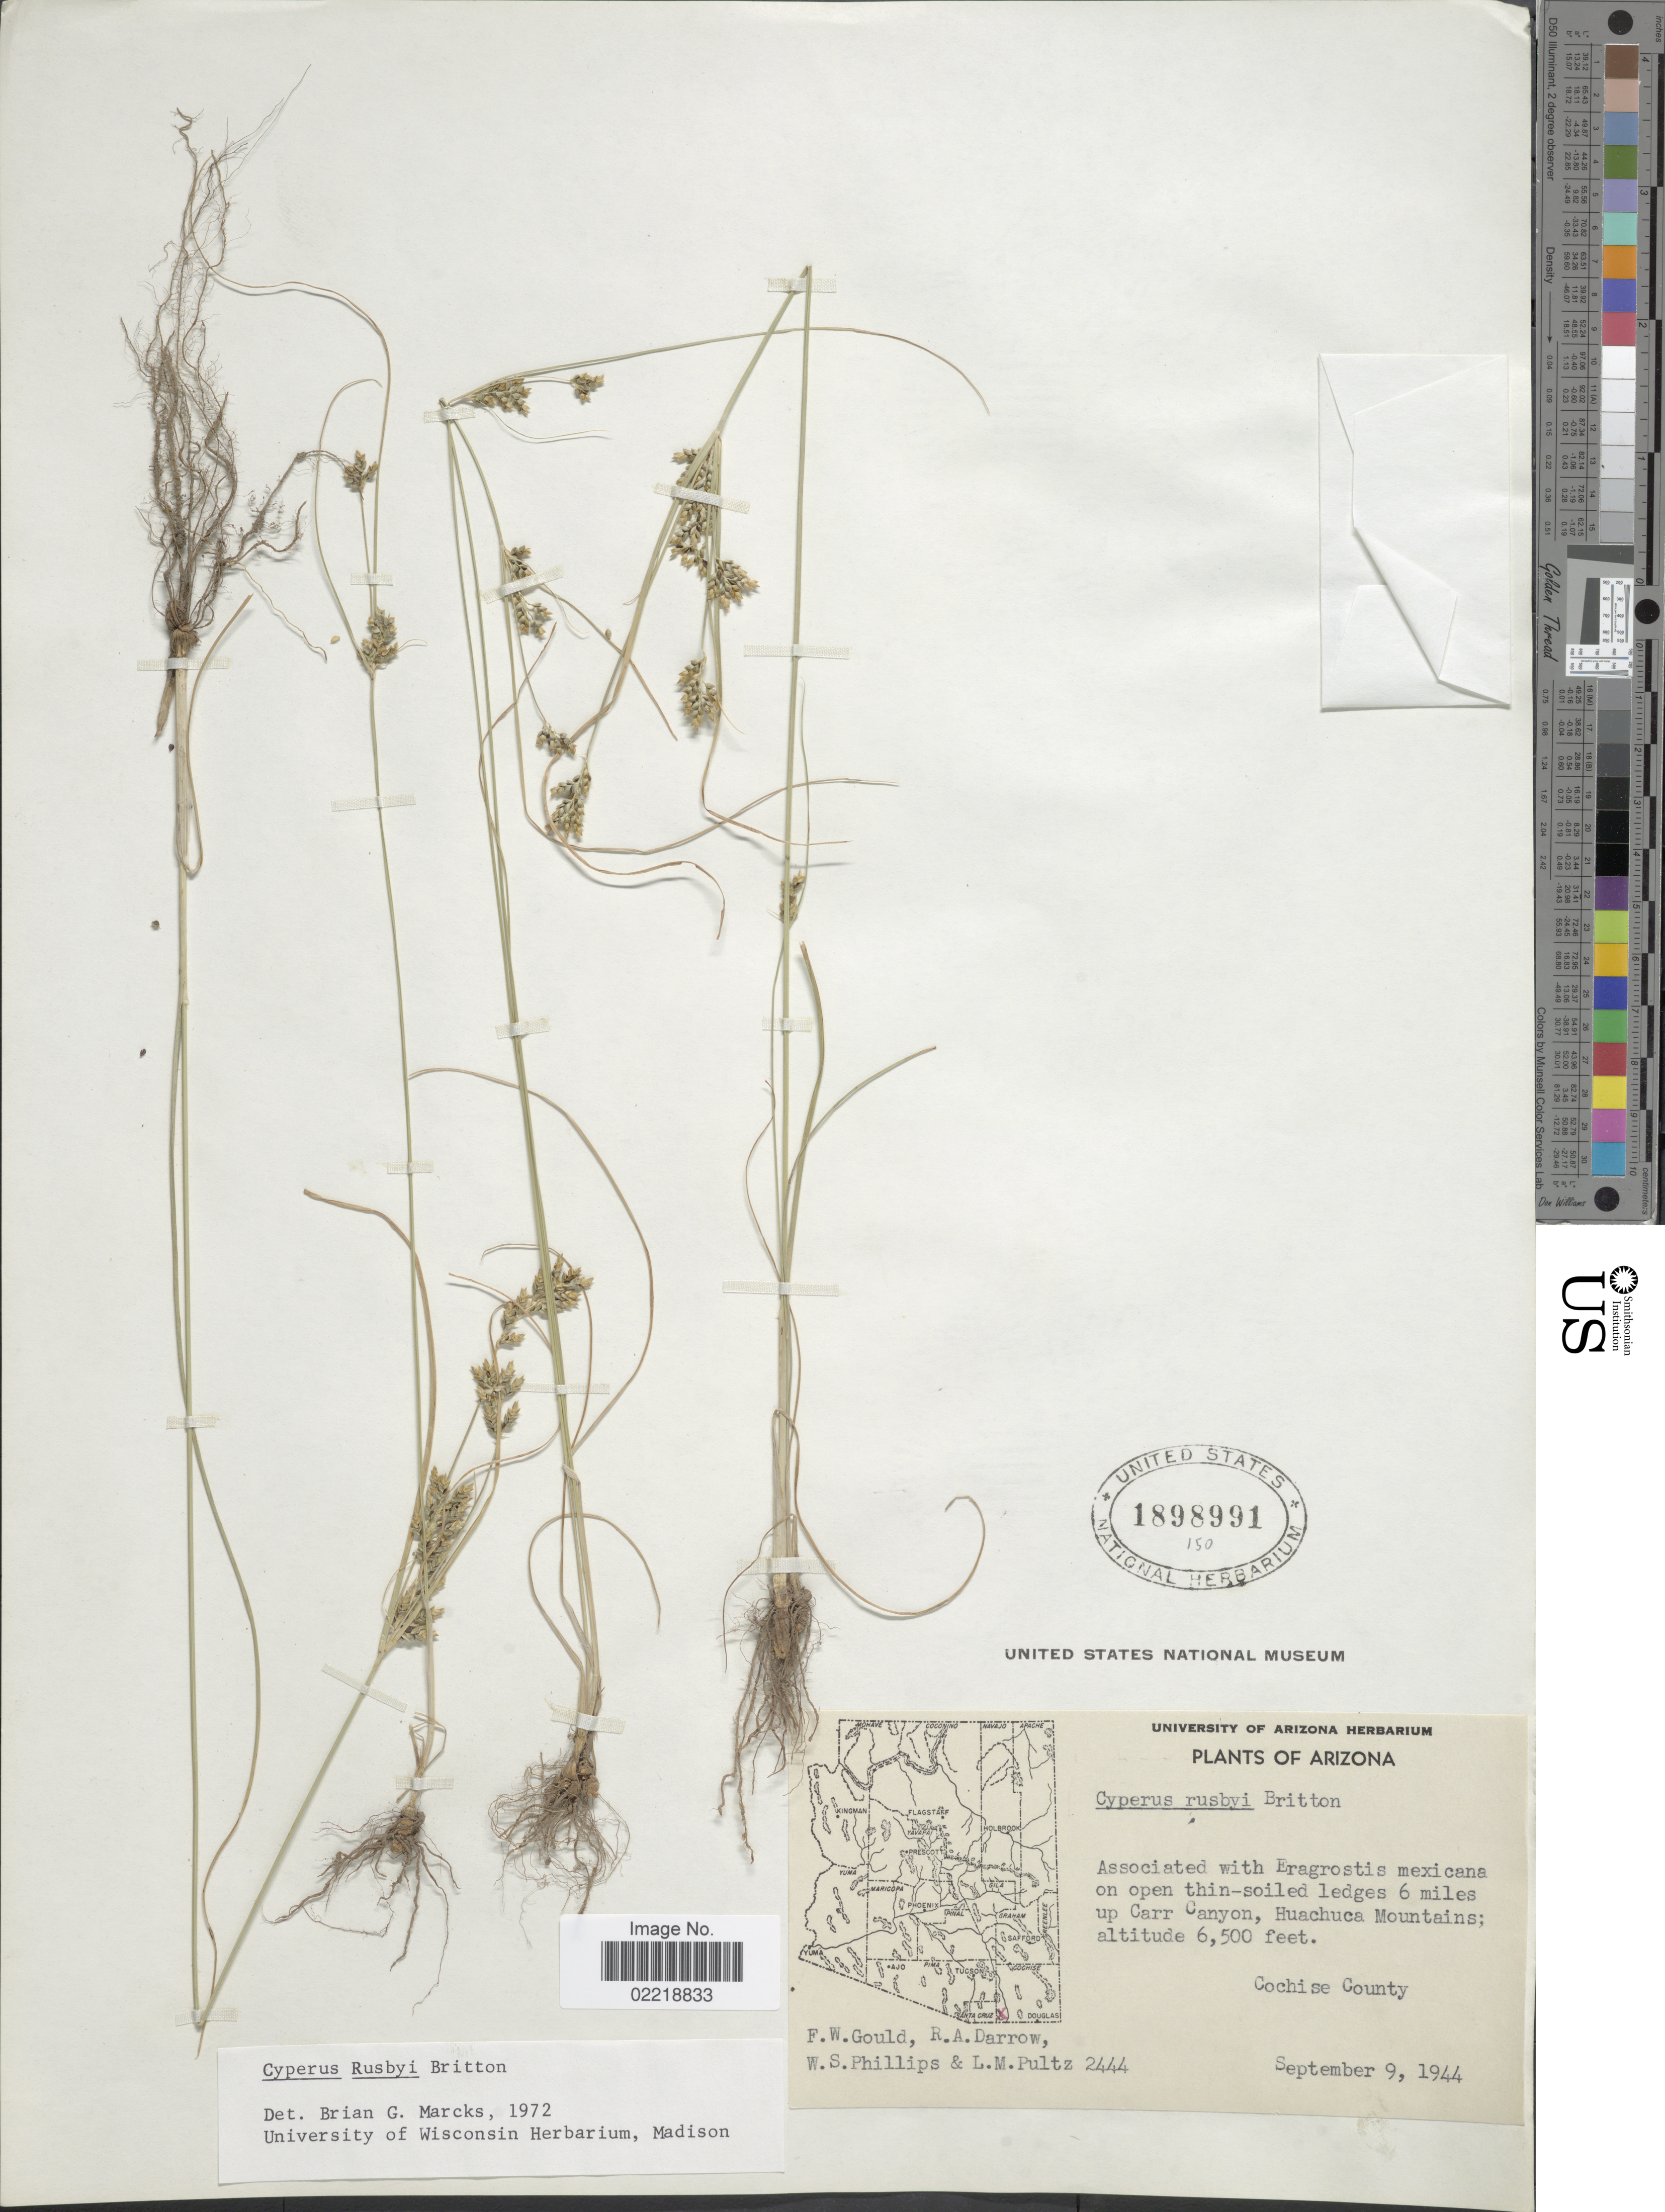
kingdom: Plantae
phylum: Tracheophyta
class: Liliopsida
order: Poales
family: Cyperaceae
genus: Cyperus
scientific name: Cyperus sphaerolepis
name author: Boeckeler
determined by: Strong, Mark T., (BOT), Smithsonian Institution - National Museum of Natural History (UNITED STATES)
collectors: F. W. Gould, R. A. Darrow, W. S. Phillips & L. Pultz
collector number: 2444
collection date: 1944-09-09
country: United States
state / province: Arizona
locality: Associated with Eragrostis mexicana up Carr Canyon, Huachuca Mountains, Cochise County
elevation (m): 1981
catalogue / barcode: US 1898991